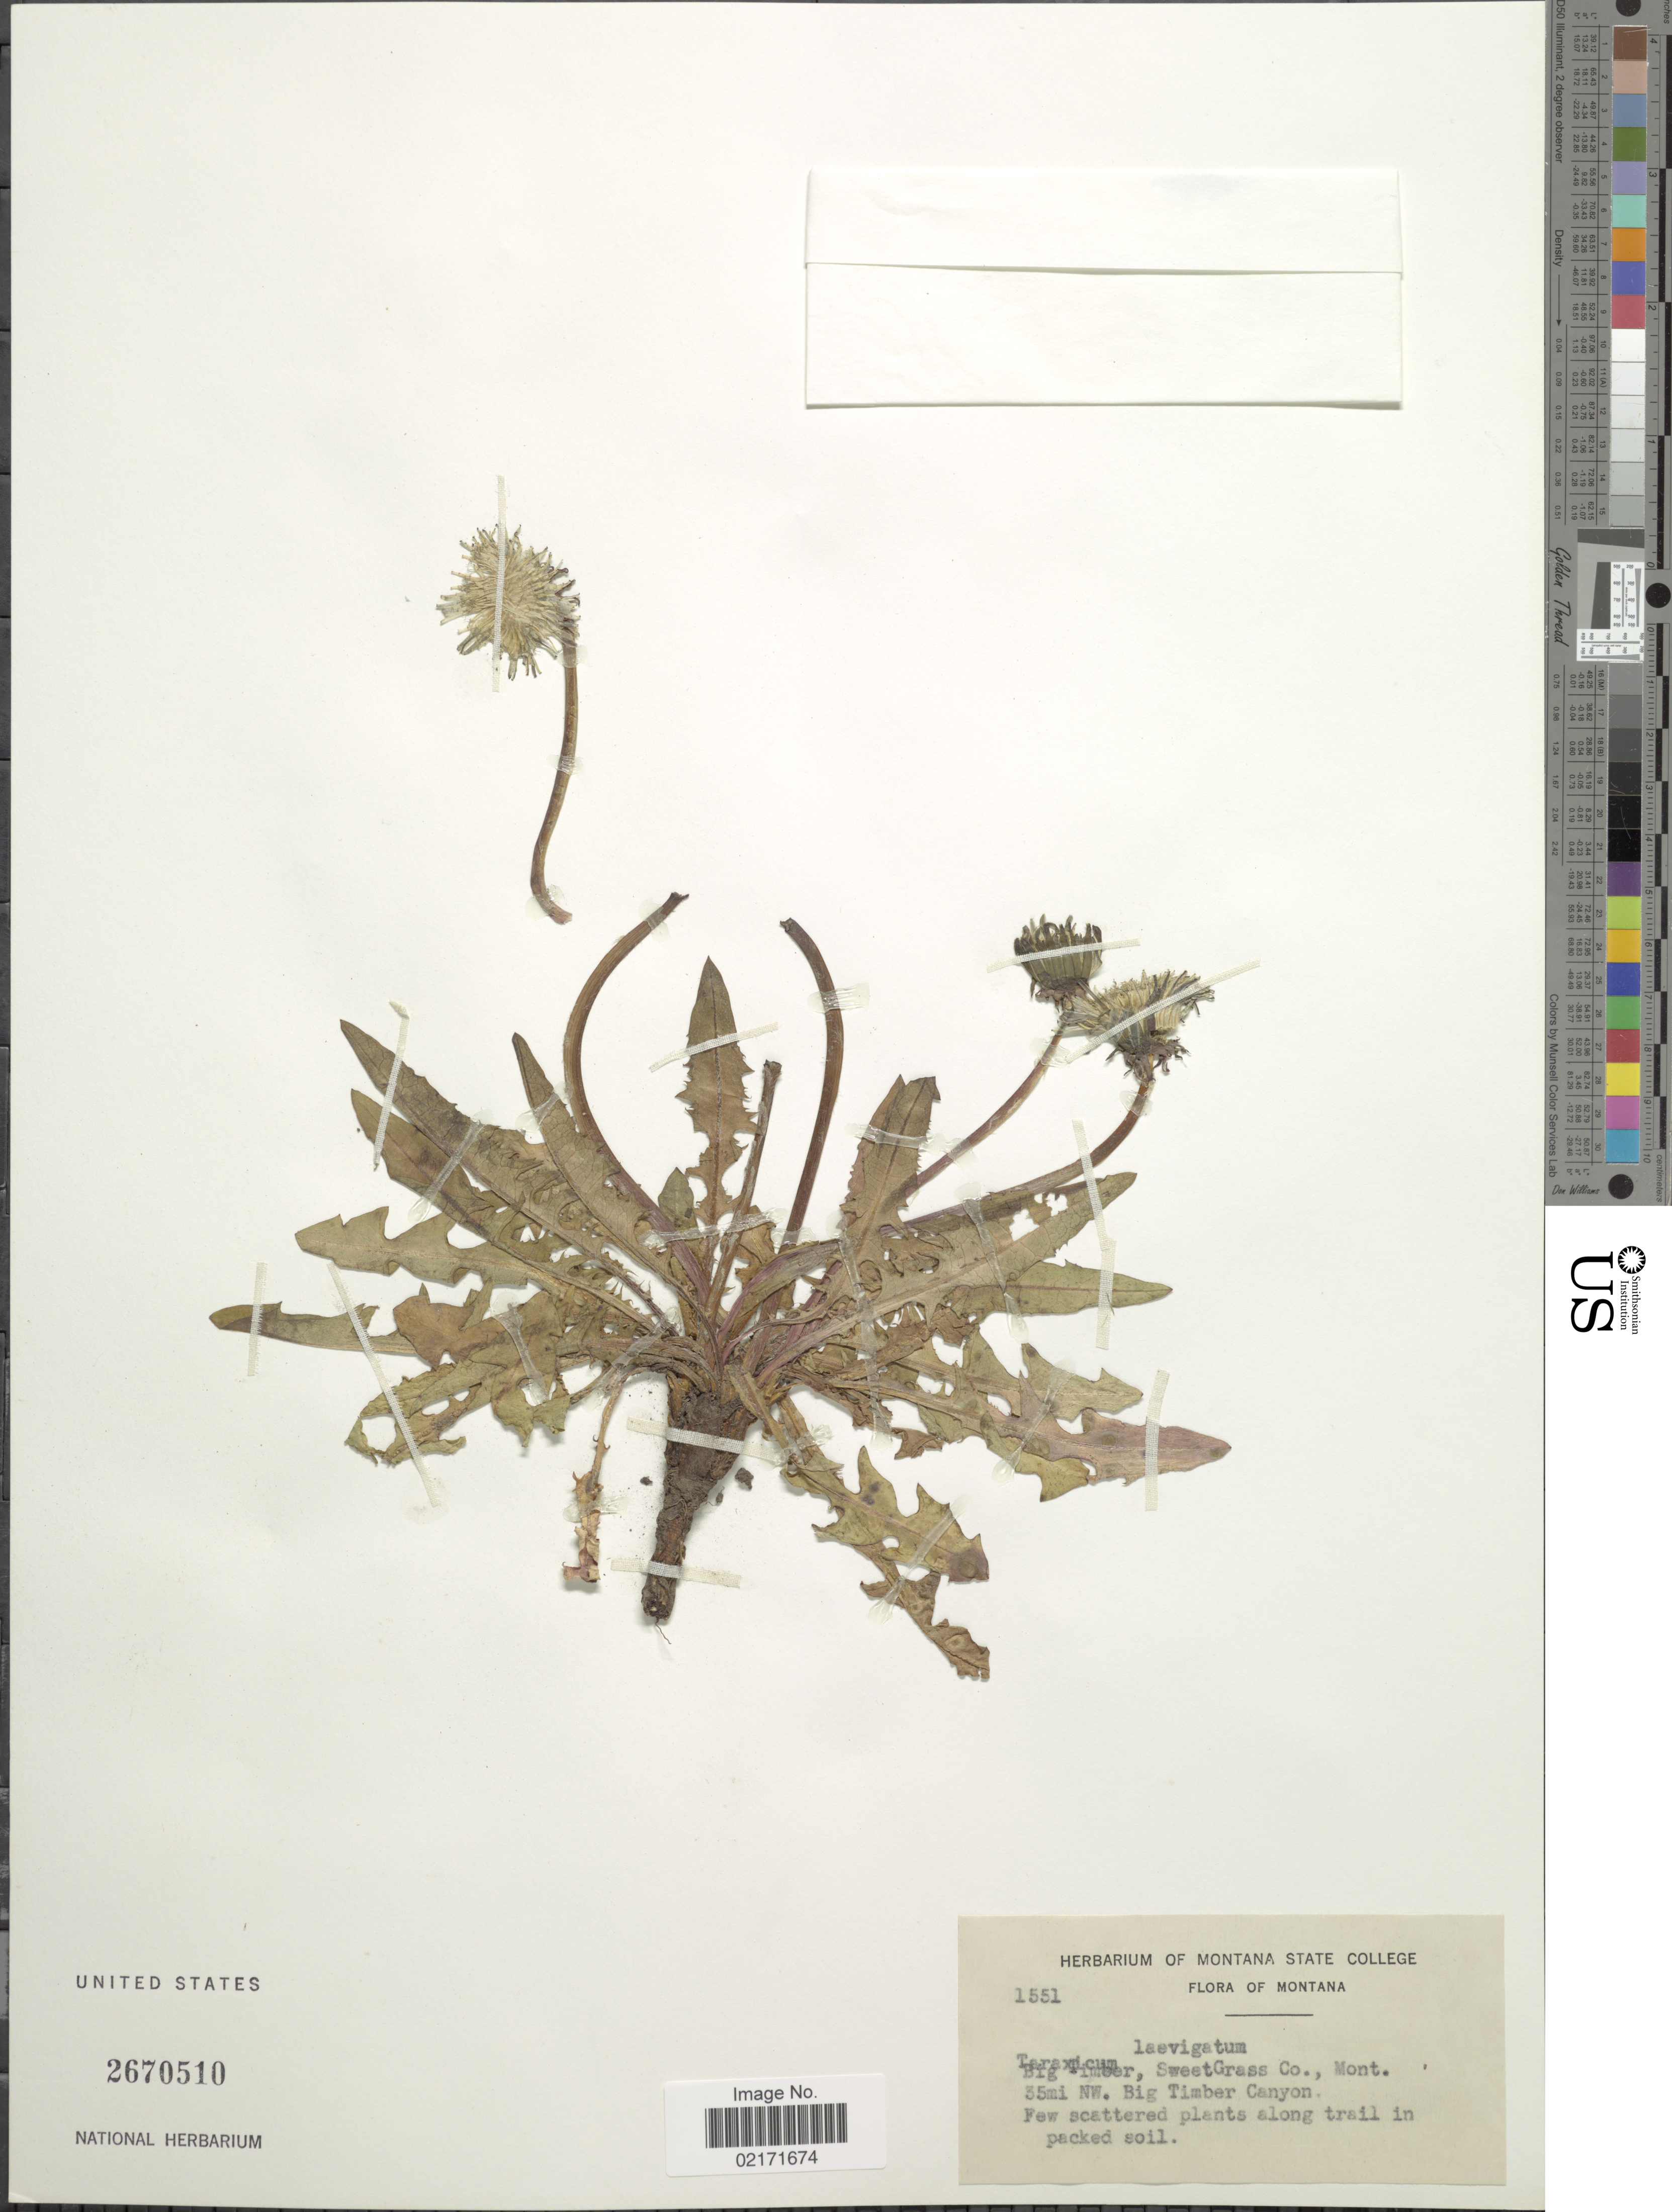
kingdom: Plantae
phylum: Tracheophyta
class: Magnoliopsida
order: Asterales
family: Asteraceae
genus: Taraxacum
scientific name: Taraxacum erythrospermum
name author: Andrz. ex Besser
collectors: ex herb. Montana State College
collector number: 1551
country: United States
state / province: Montana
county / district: Sweet Grass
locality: Big Timber, 35 mi NW. Big Timber Canyon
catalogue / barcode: US 2670510